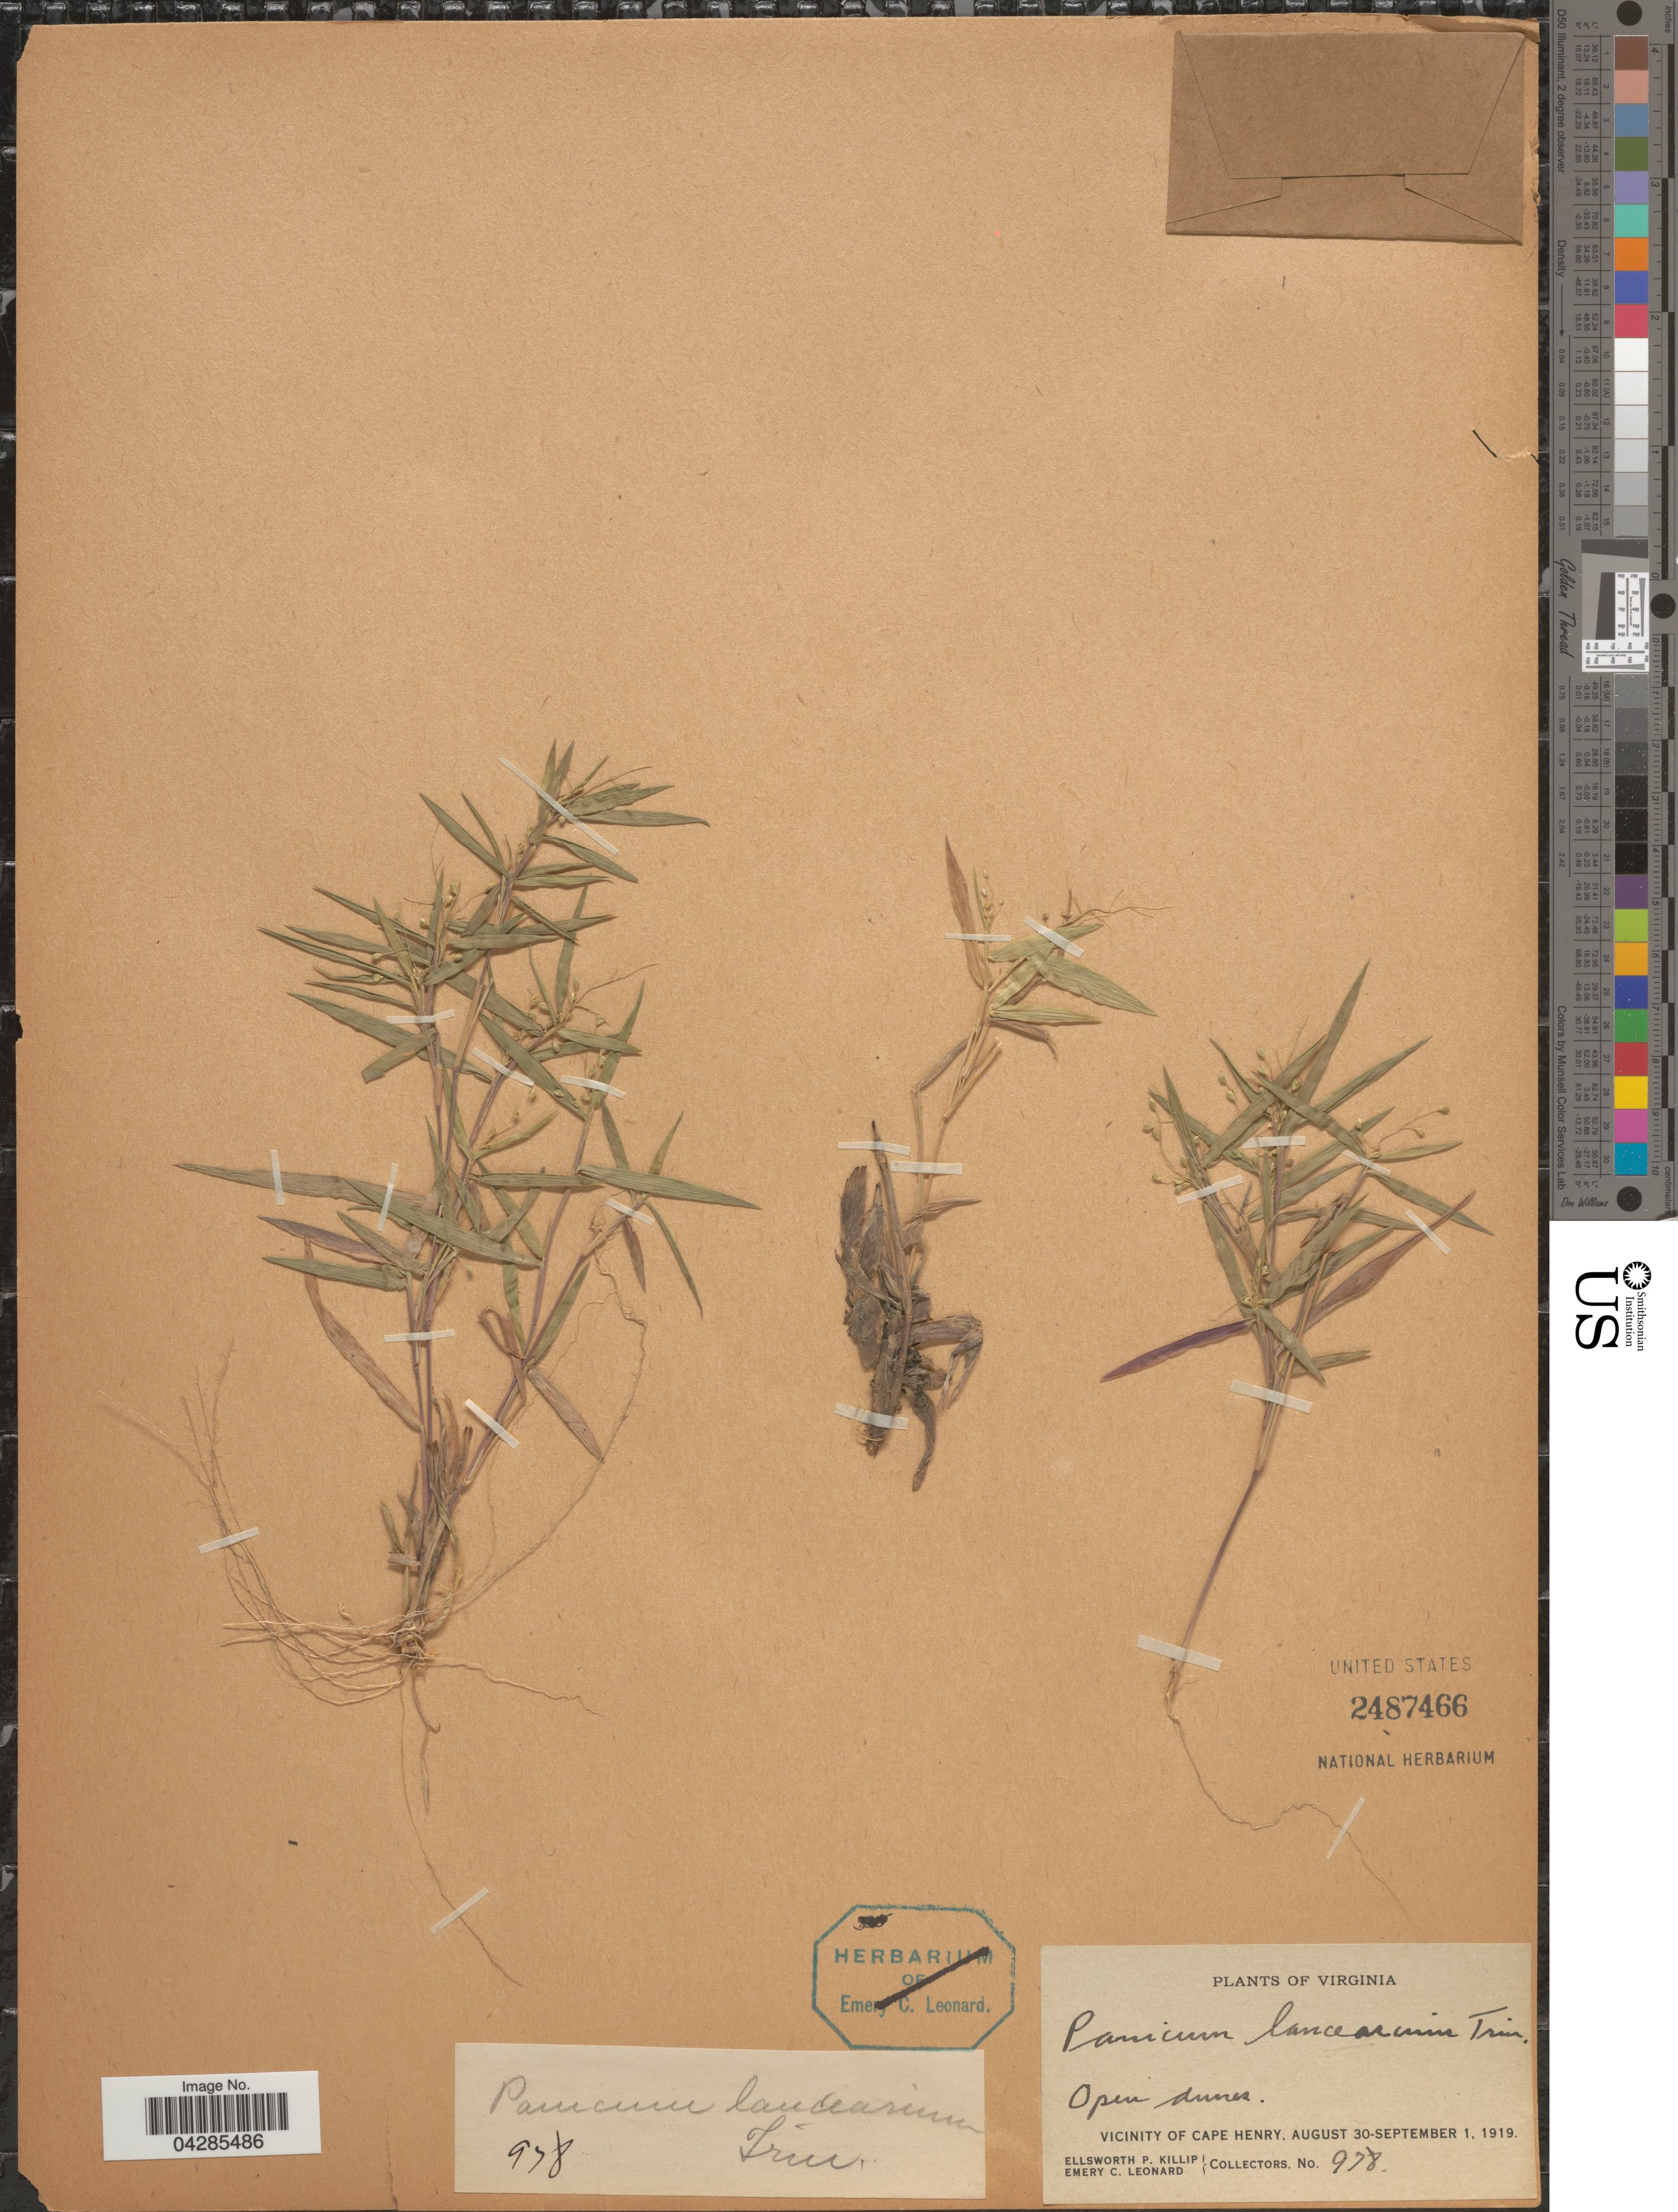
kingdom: Plantae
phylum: Tracheophyta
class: Liliopsida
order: Poales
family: Poaceae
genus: Dichanthelium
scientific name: Dichanthelium portoricense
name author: (Desv. ex Ham.) B.F. Hansen & Wunderlin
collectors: E. P. Killip & E. C. Leonard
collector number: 978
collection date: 1919-08-30/1919-09-01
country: United States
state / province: Virginia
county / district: City of Virginia Beach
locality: Vicinity of Cape Henry.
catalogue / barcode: US 2487466